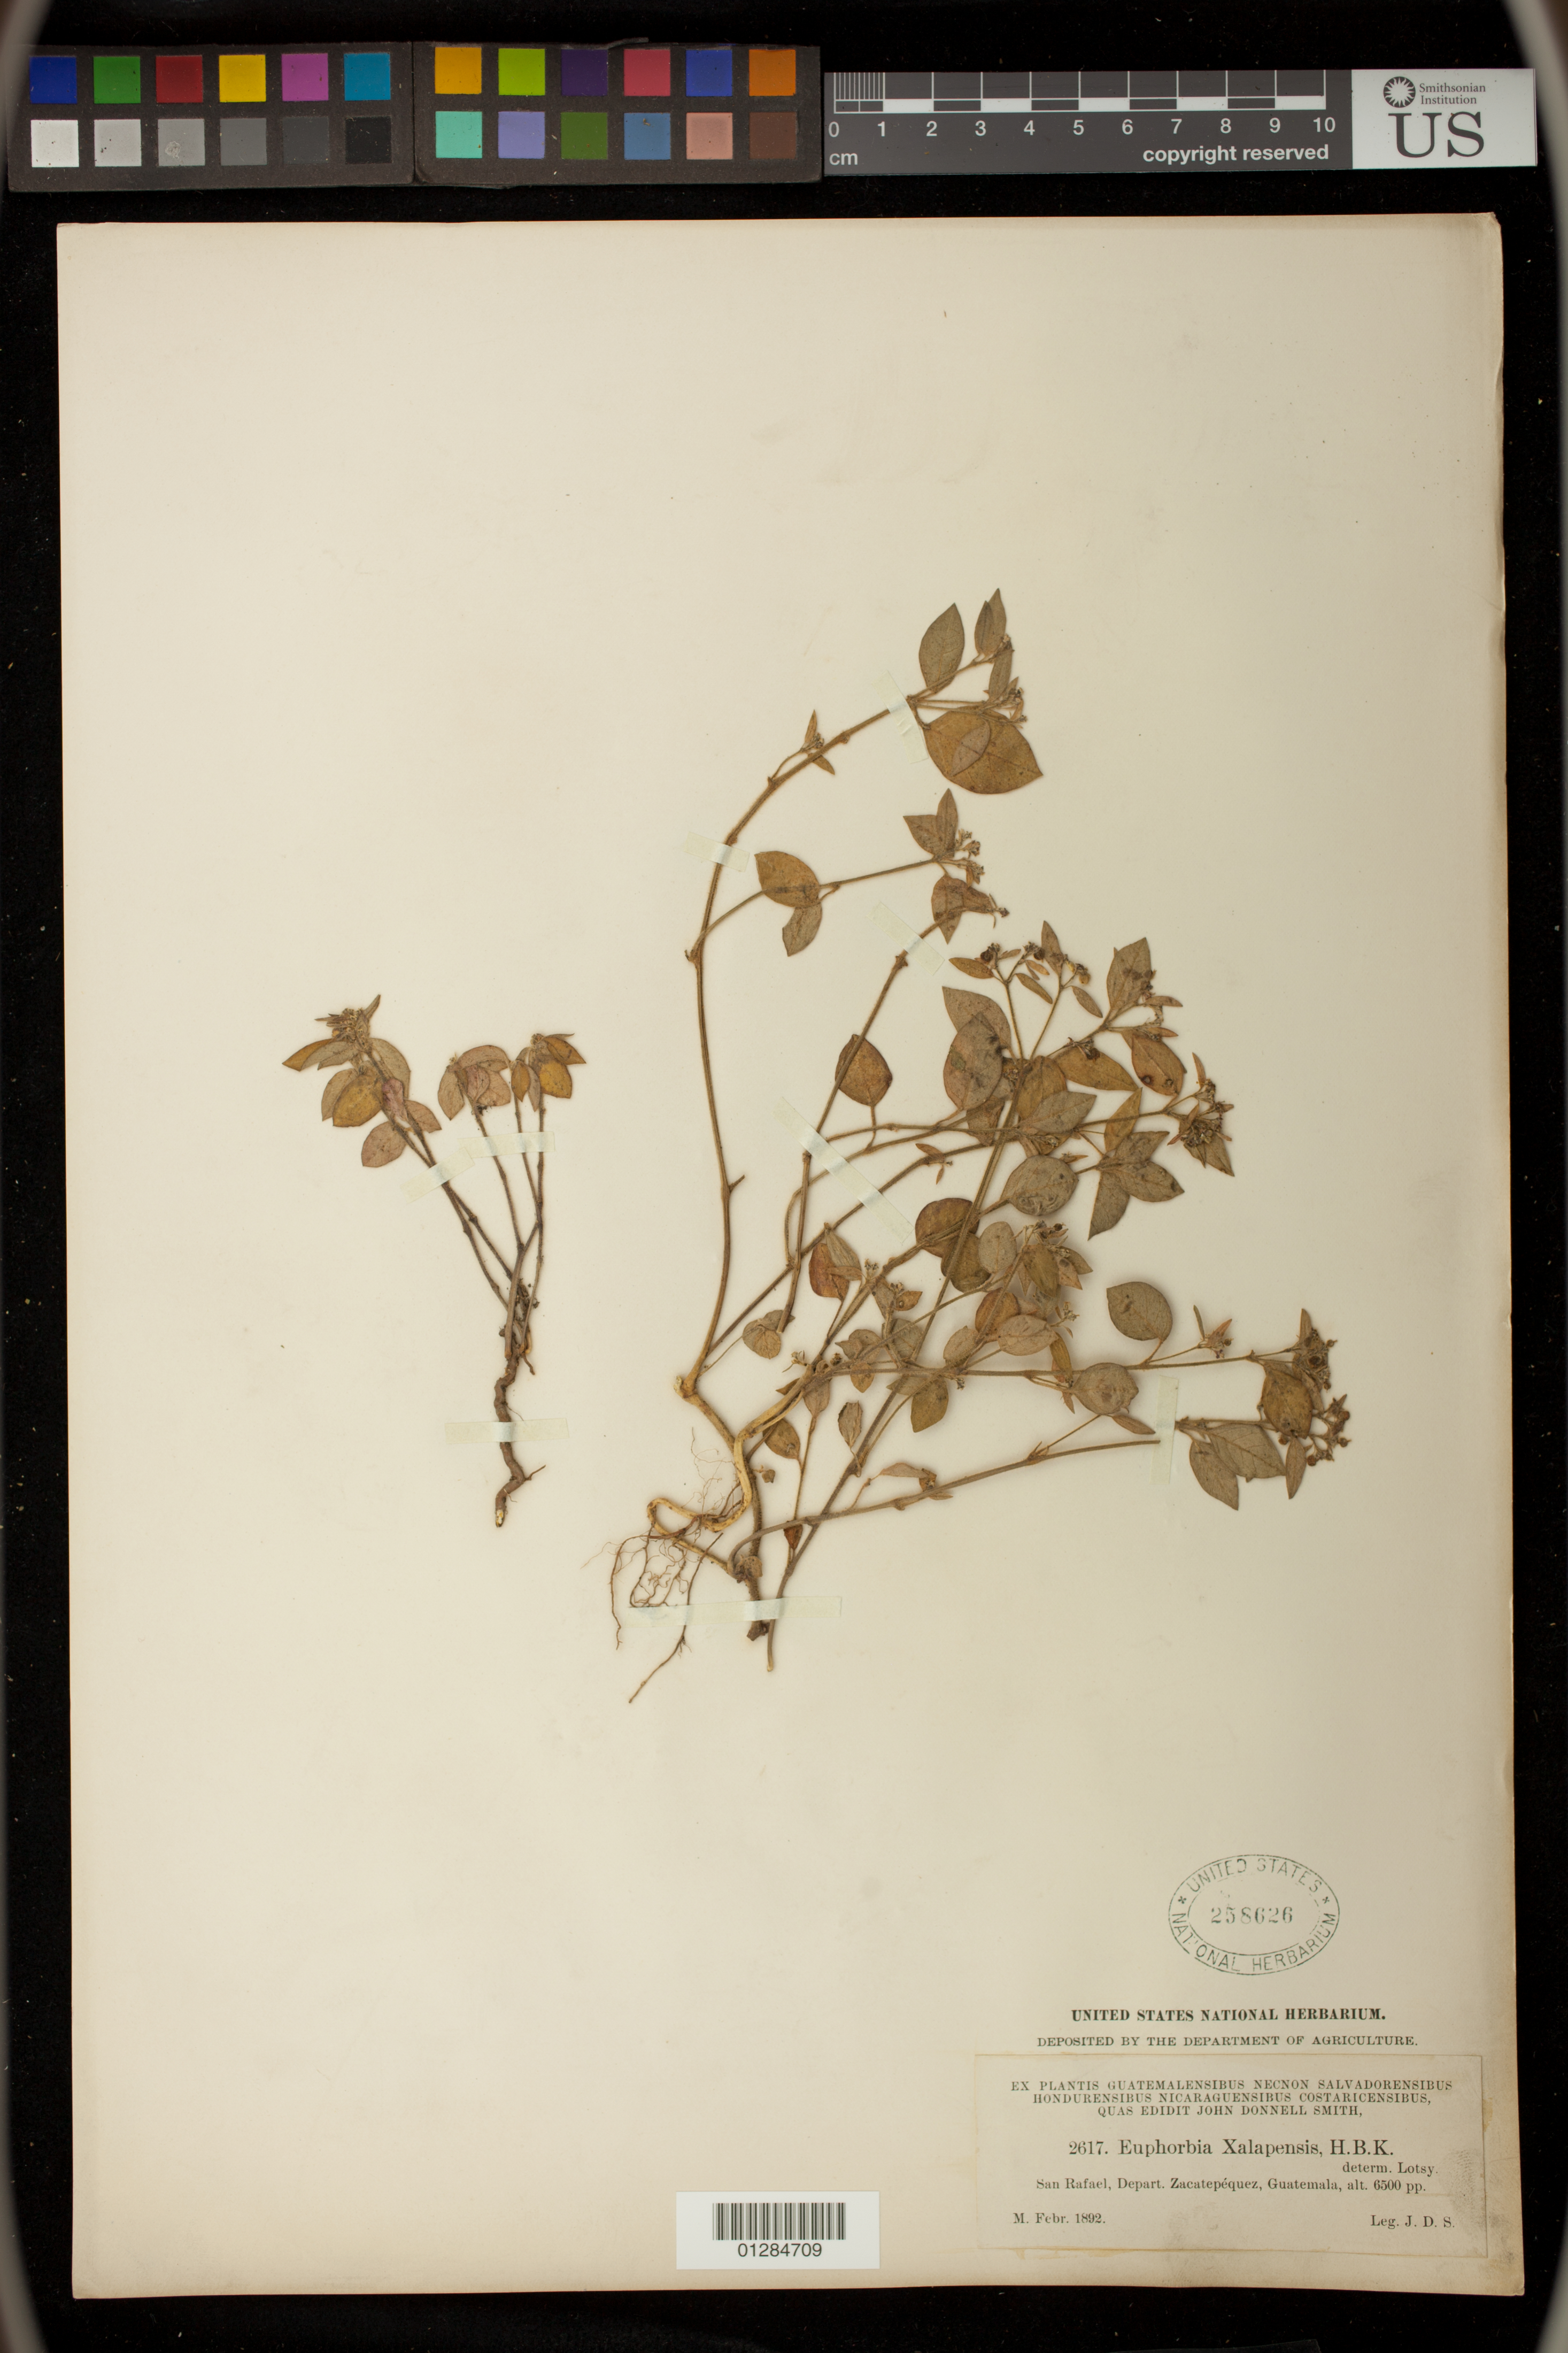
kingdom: Plantae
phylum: Tracheophyta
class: Magnoliopsida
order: Malpighiales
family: Euphorbiaceae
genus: Euphorbia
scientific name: Euphorbia xalapensis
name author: Kunth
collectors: J. D. Smith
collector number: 2617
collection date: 1892-02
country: Guatemala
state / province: Sacatepéquez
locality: San Rafael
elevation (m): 1981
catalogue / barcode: US 258626